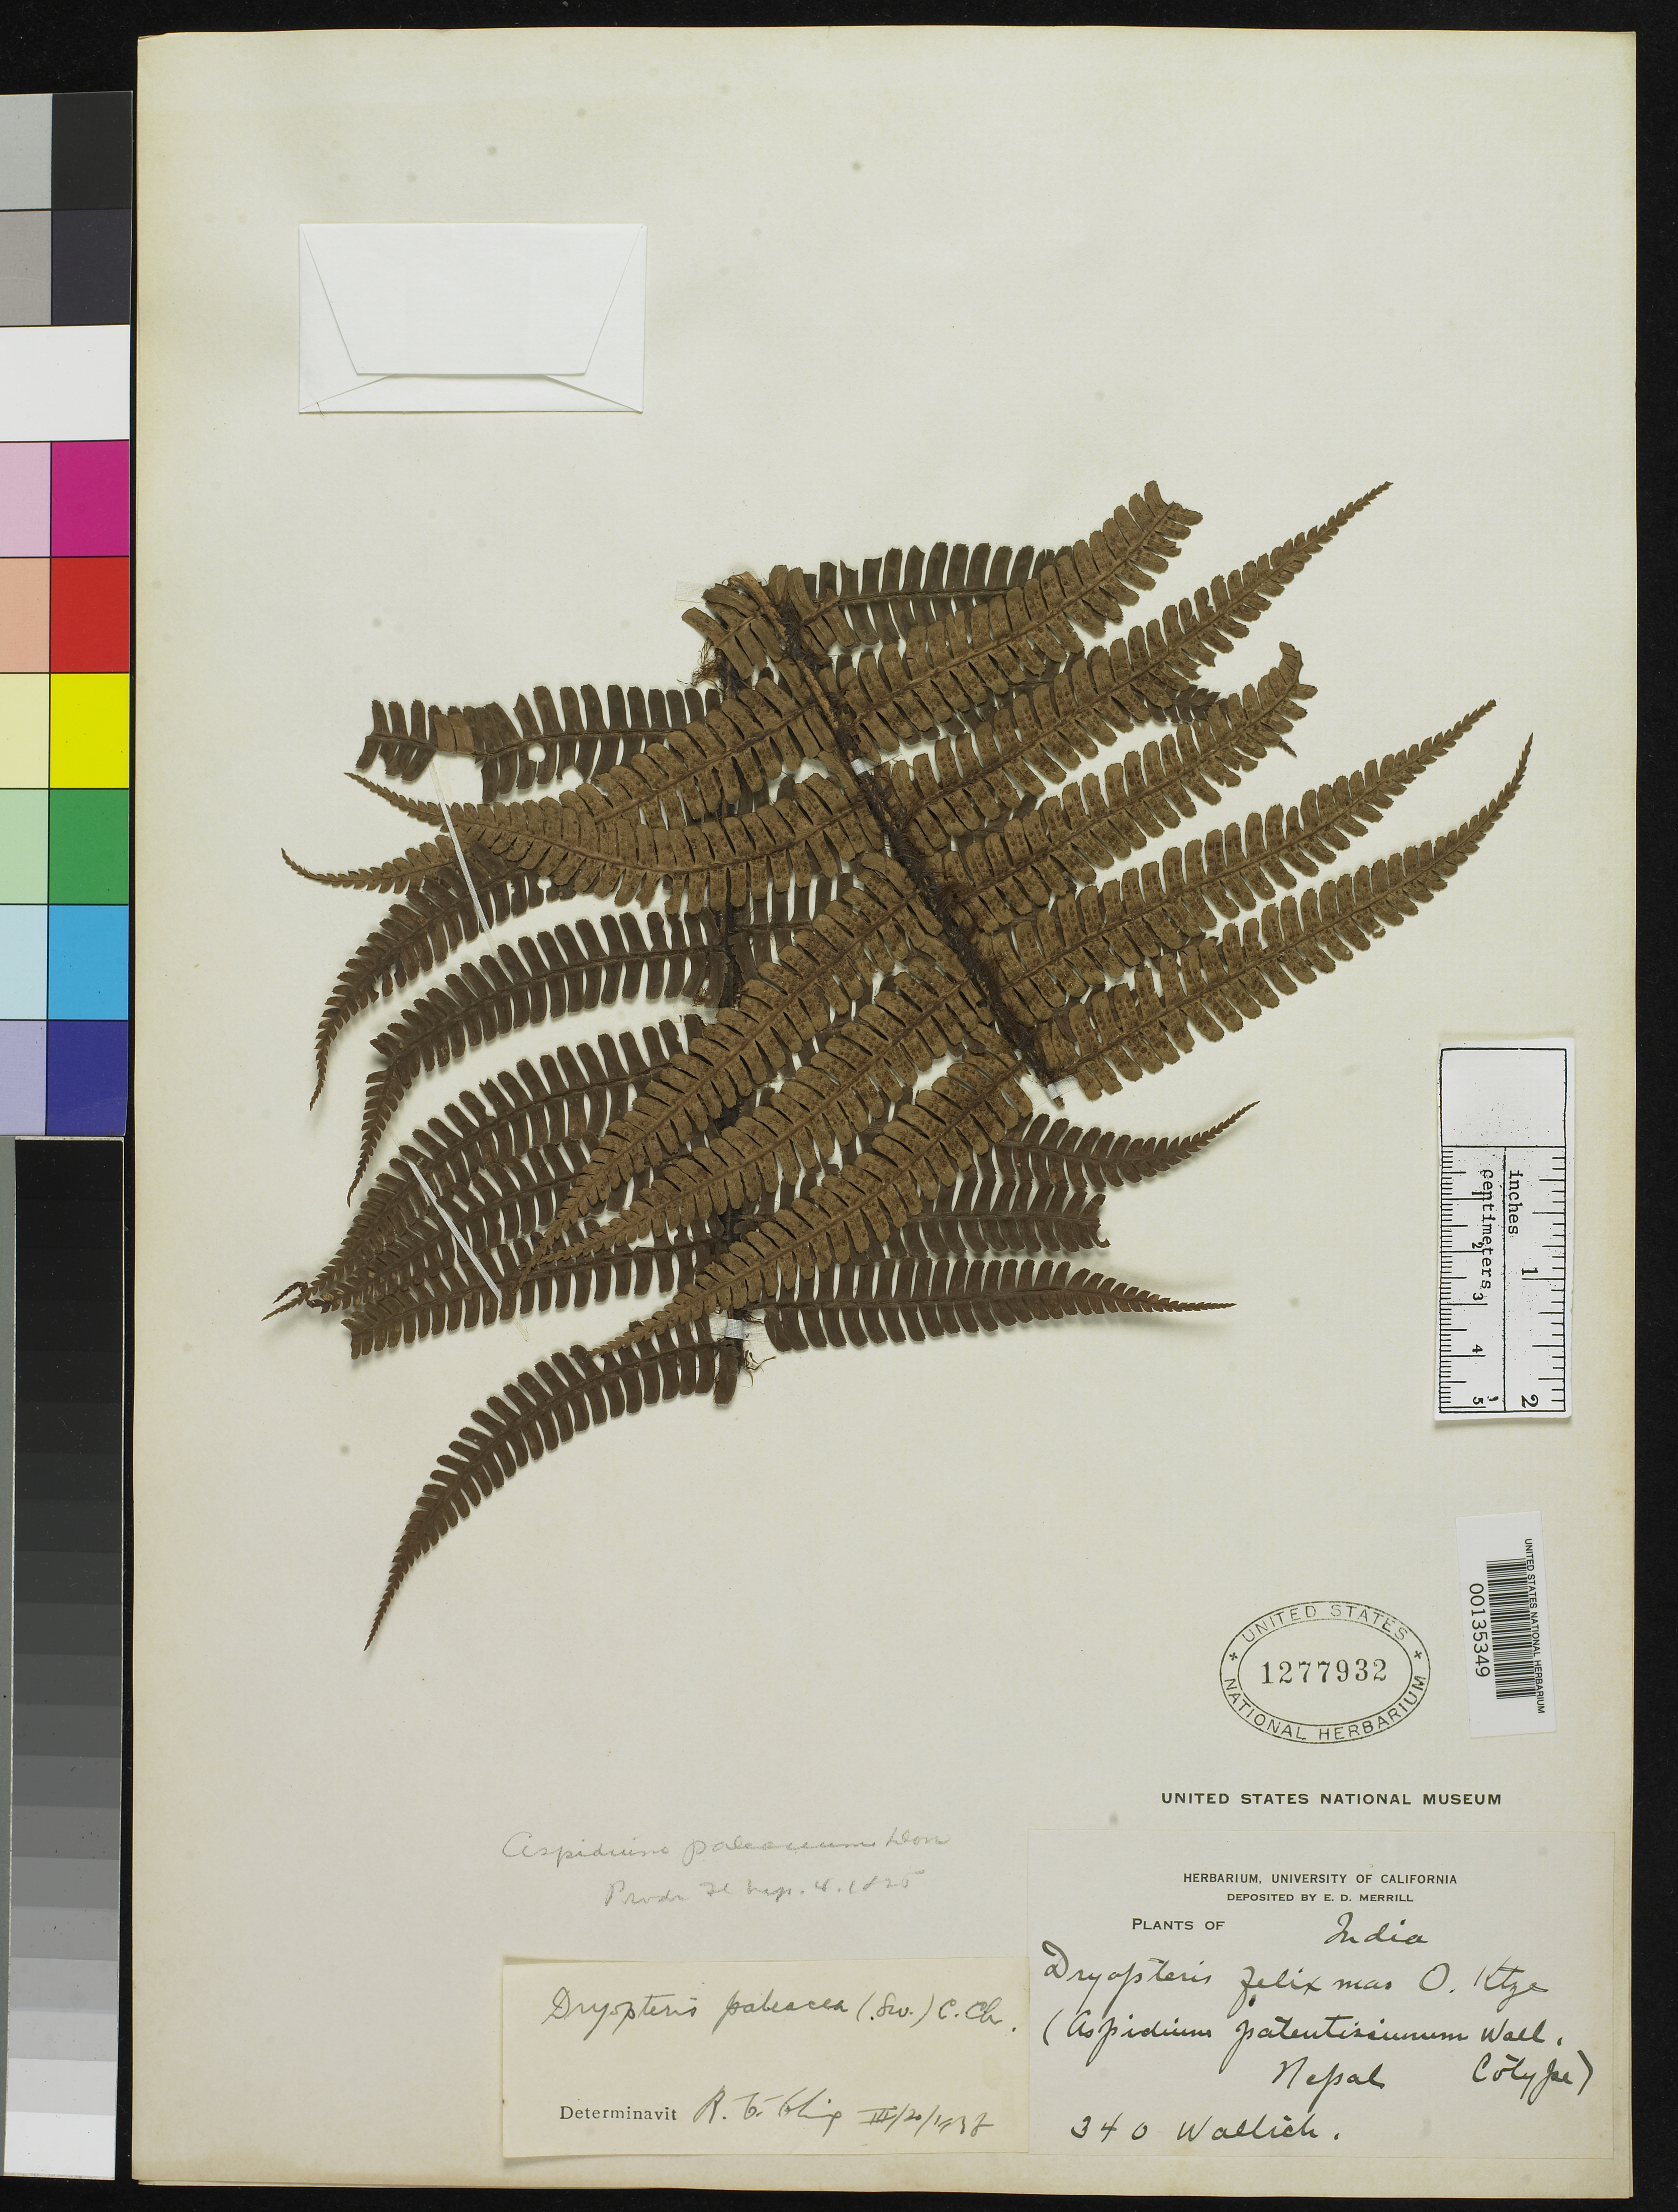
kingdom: Plantae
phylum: Tracheophyta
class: Polypodiopsida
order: Polypodiales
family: Tectariaceae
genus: Aspidium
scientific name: Aspidium paleaceum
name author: D. Don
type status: Type Collection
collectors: N. Wallich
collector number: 340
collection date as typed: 1820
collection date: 1820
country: Nepal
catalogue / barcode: US 1277932